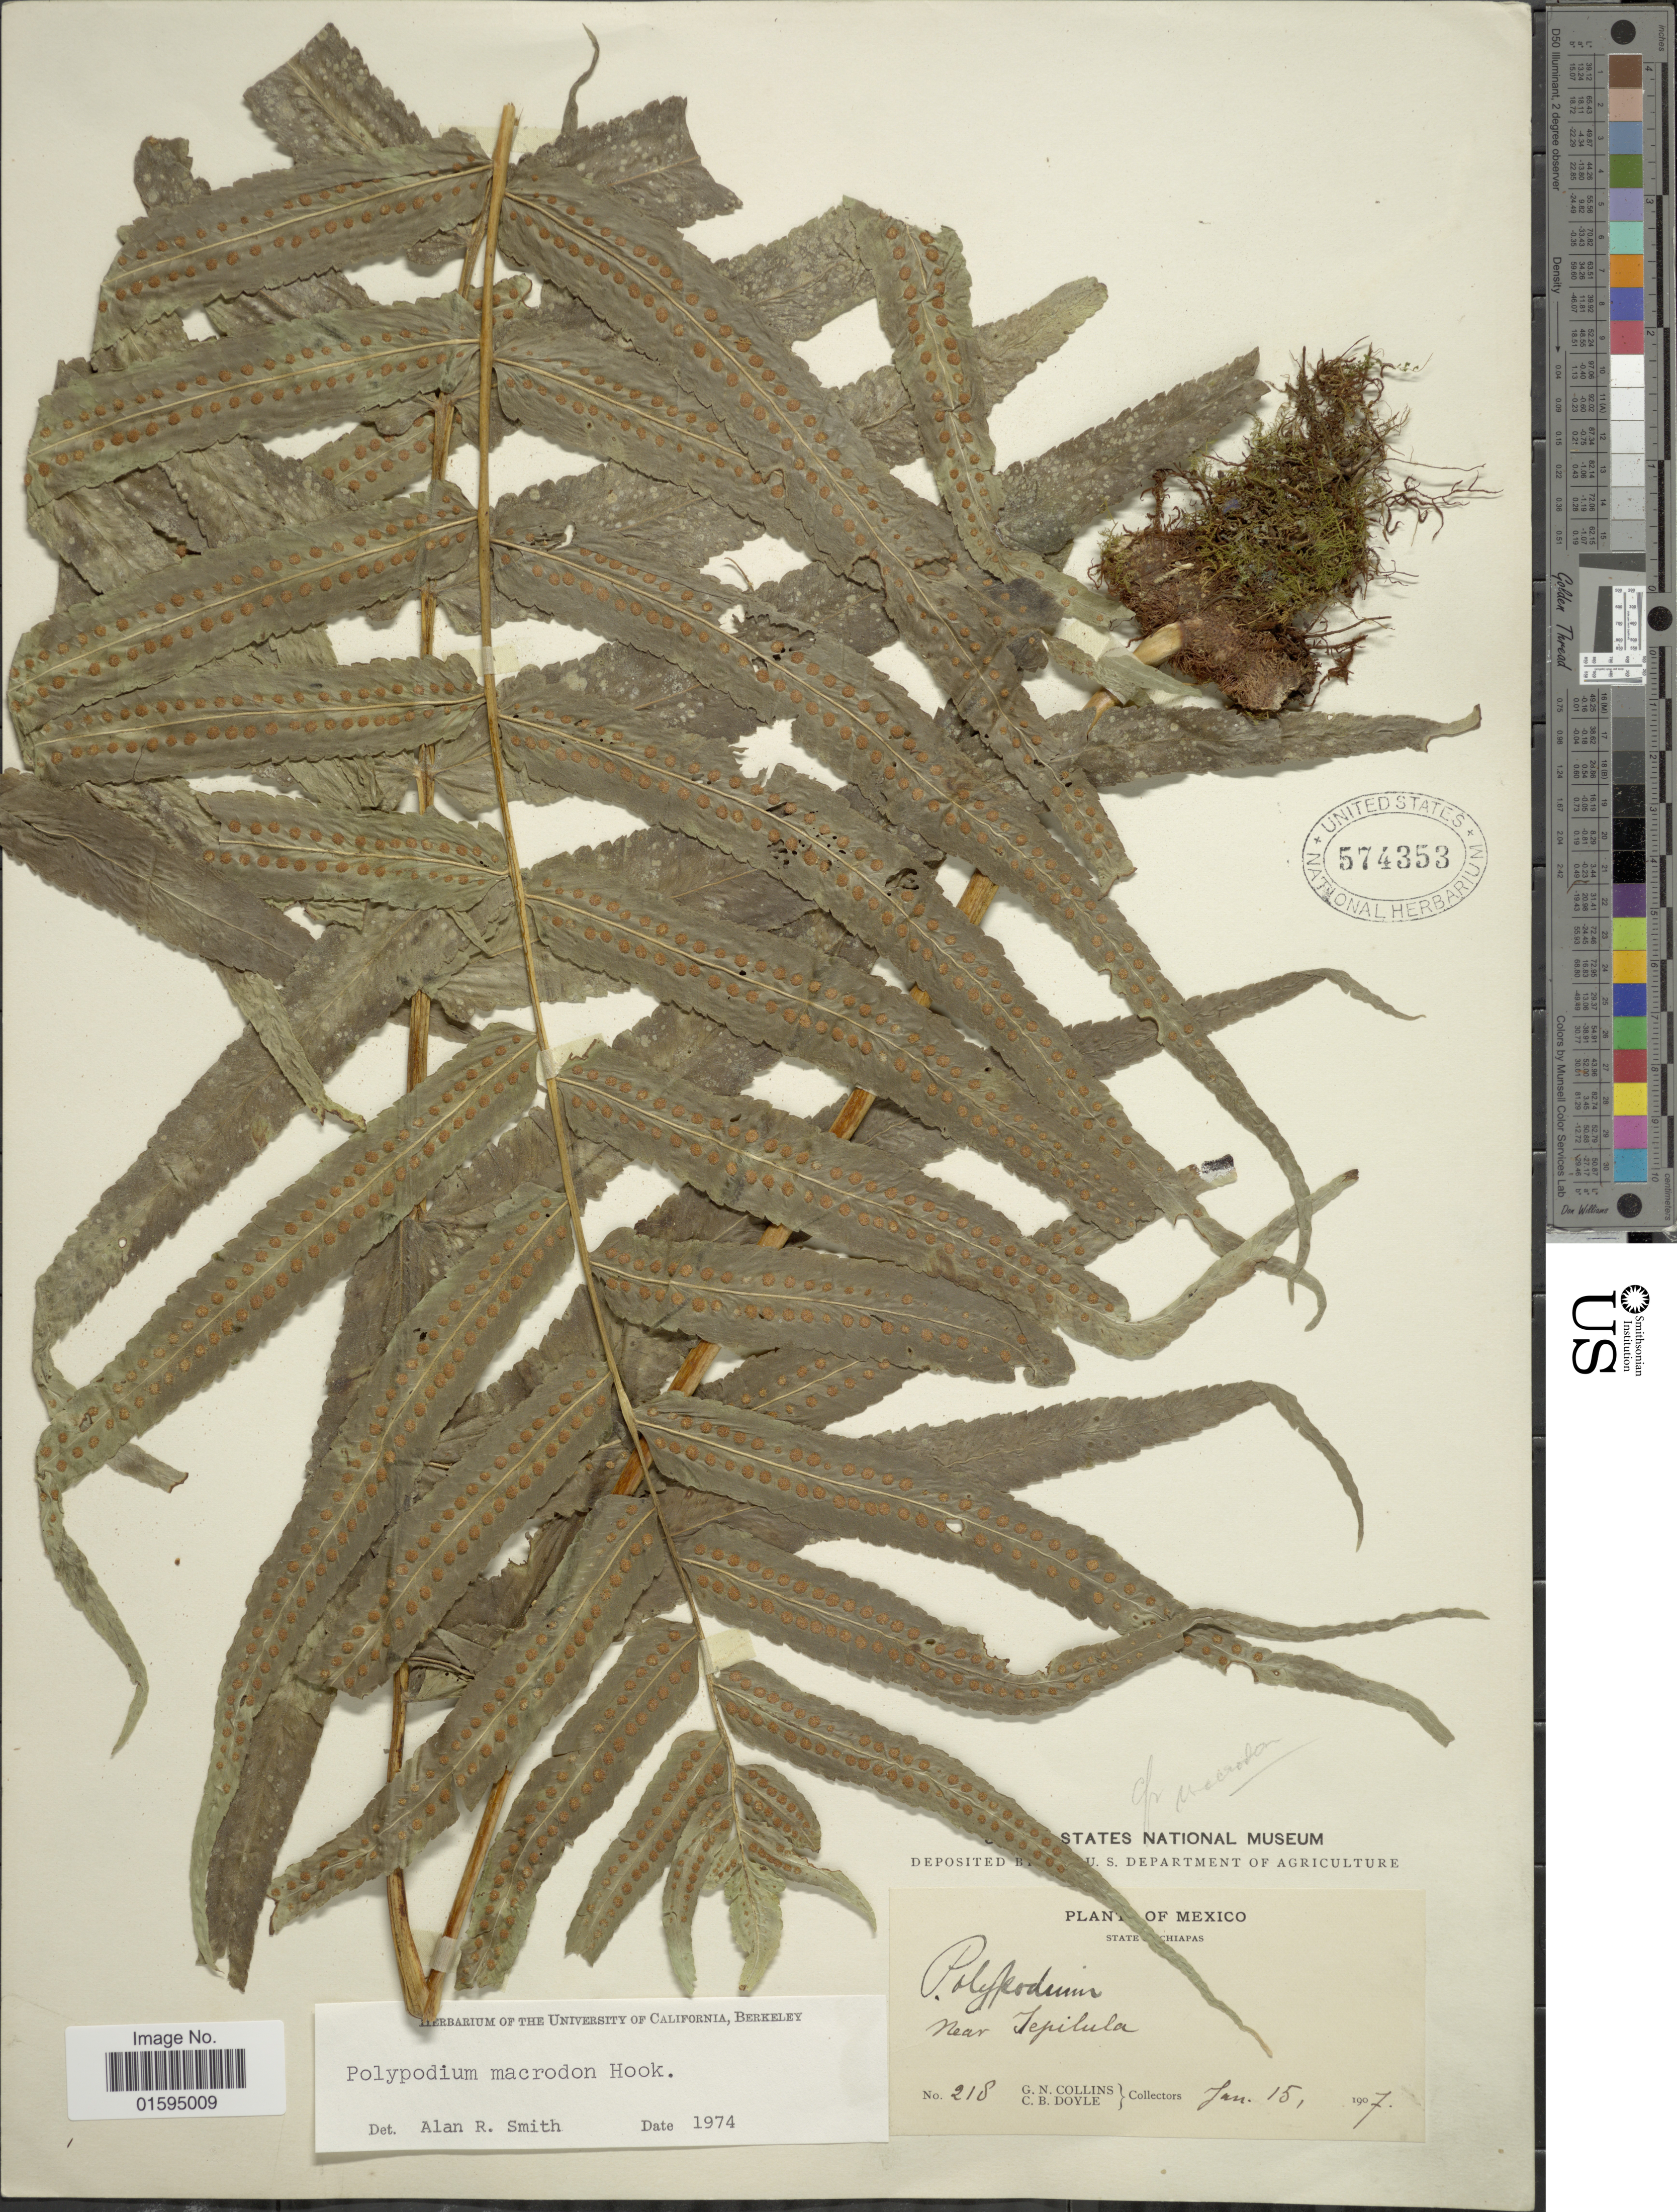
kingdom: Plantae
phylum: Tracheophyta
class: Polypodiopsida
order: Polypodiales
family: Polypodiaceae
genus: Polypodium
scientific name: Polypodium echinolepis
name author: Fée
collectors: G. Collins & C. Doyle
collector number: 218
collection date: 1907-01-15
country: Mexico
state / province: Chiapas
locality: Near Jepilula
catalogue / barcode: US 574353